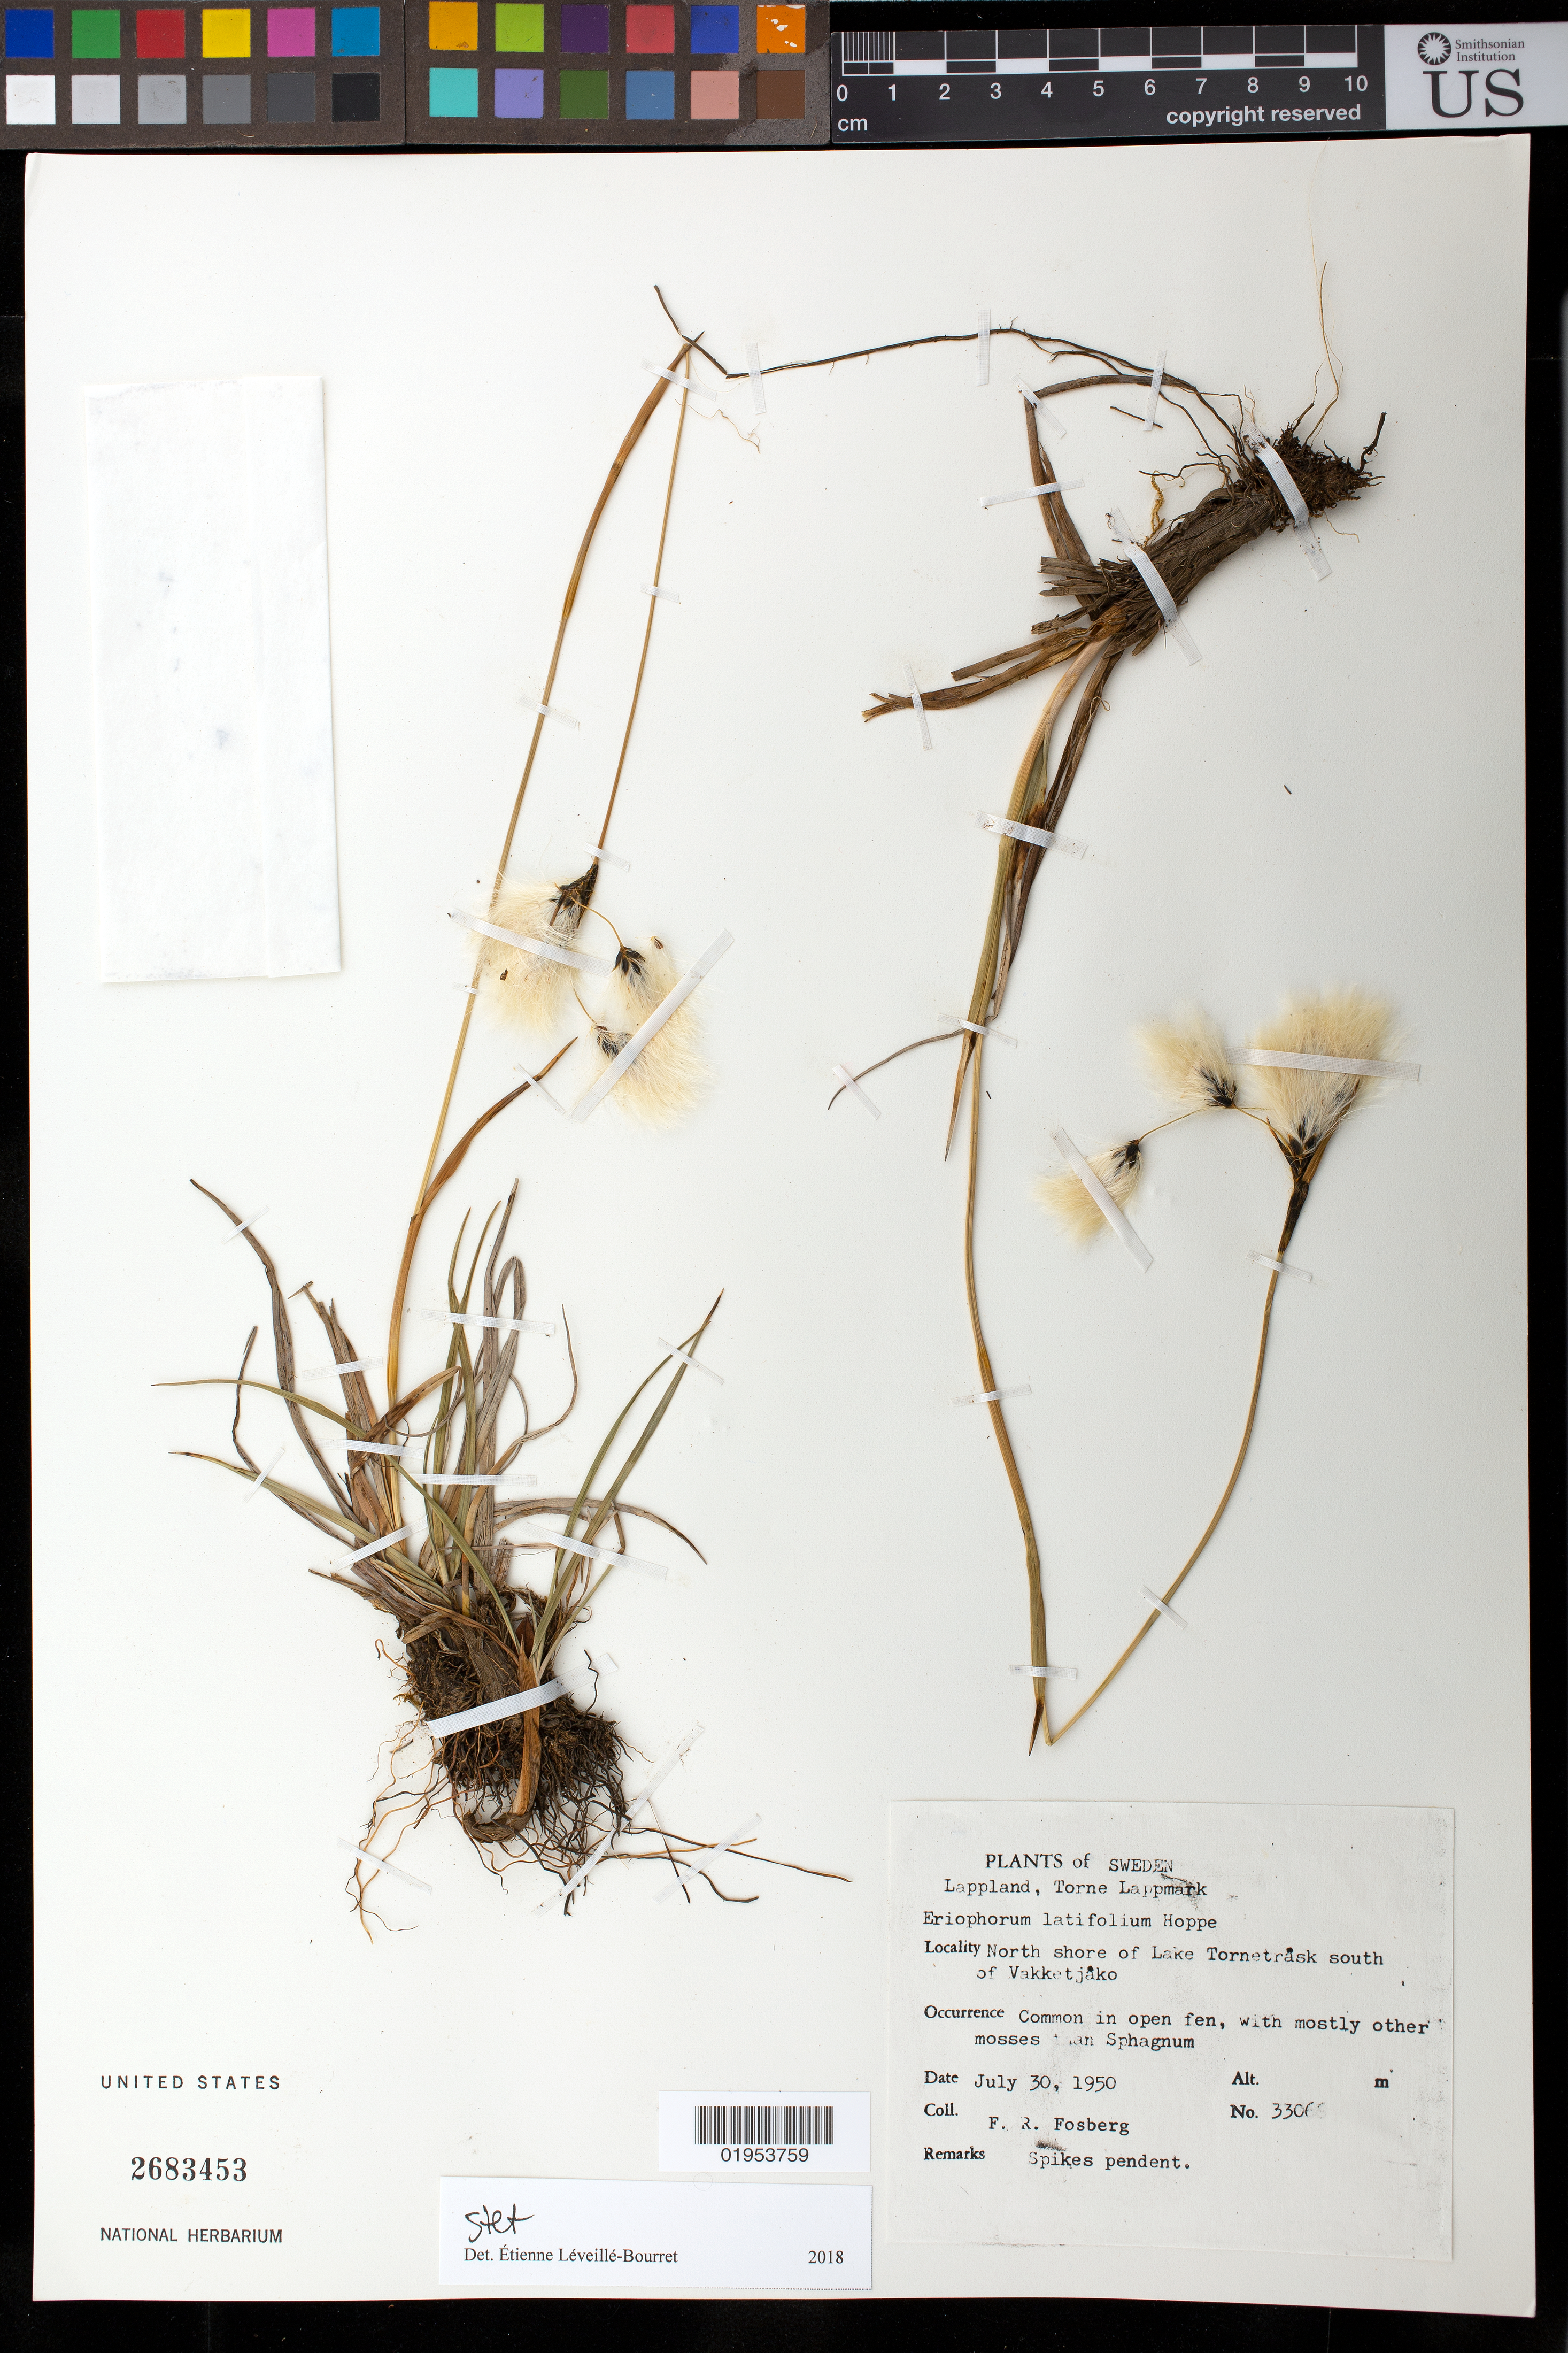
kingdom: Plantae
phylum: Tracheophyta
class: Liliopsida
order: Poales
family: Cyperaceae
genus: Eriophorum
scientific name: Eriophorum latifolium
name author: Hoppe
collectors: F. R. Fosberg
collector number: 33066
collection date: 1950-07-30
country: Sweden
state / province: Norrbotten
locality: Torne Lappmark, N shore of Lake Tornetrask, S of Vakketjako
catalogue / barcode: US 2683453